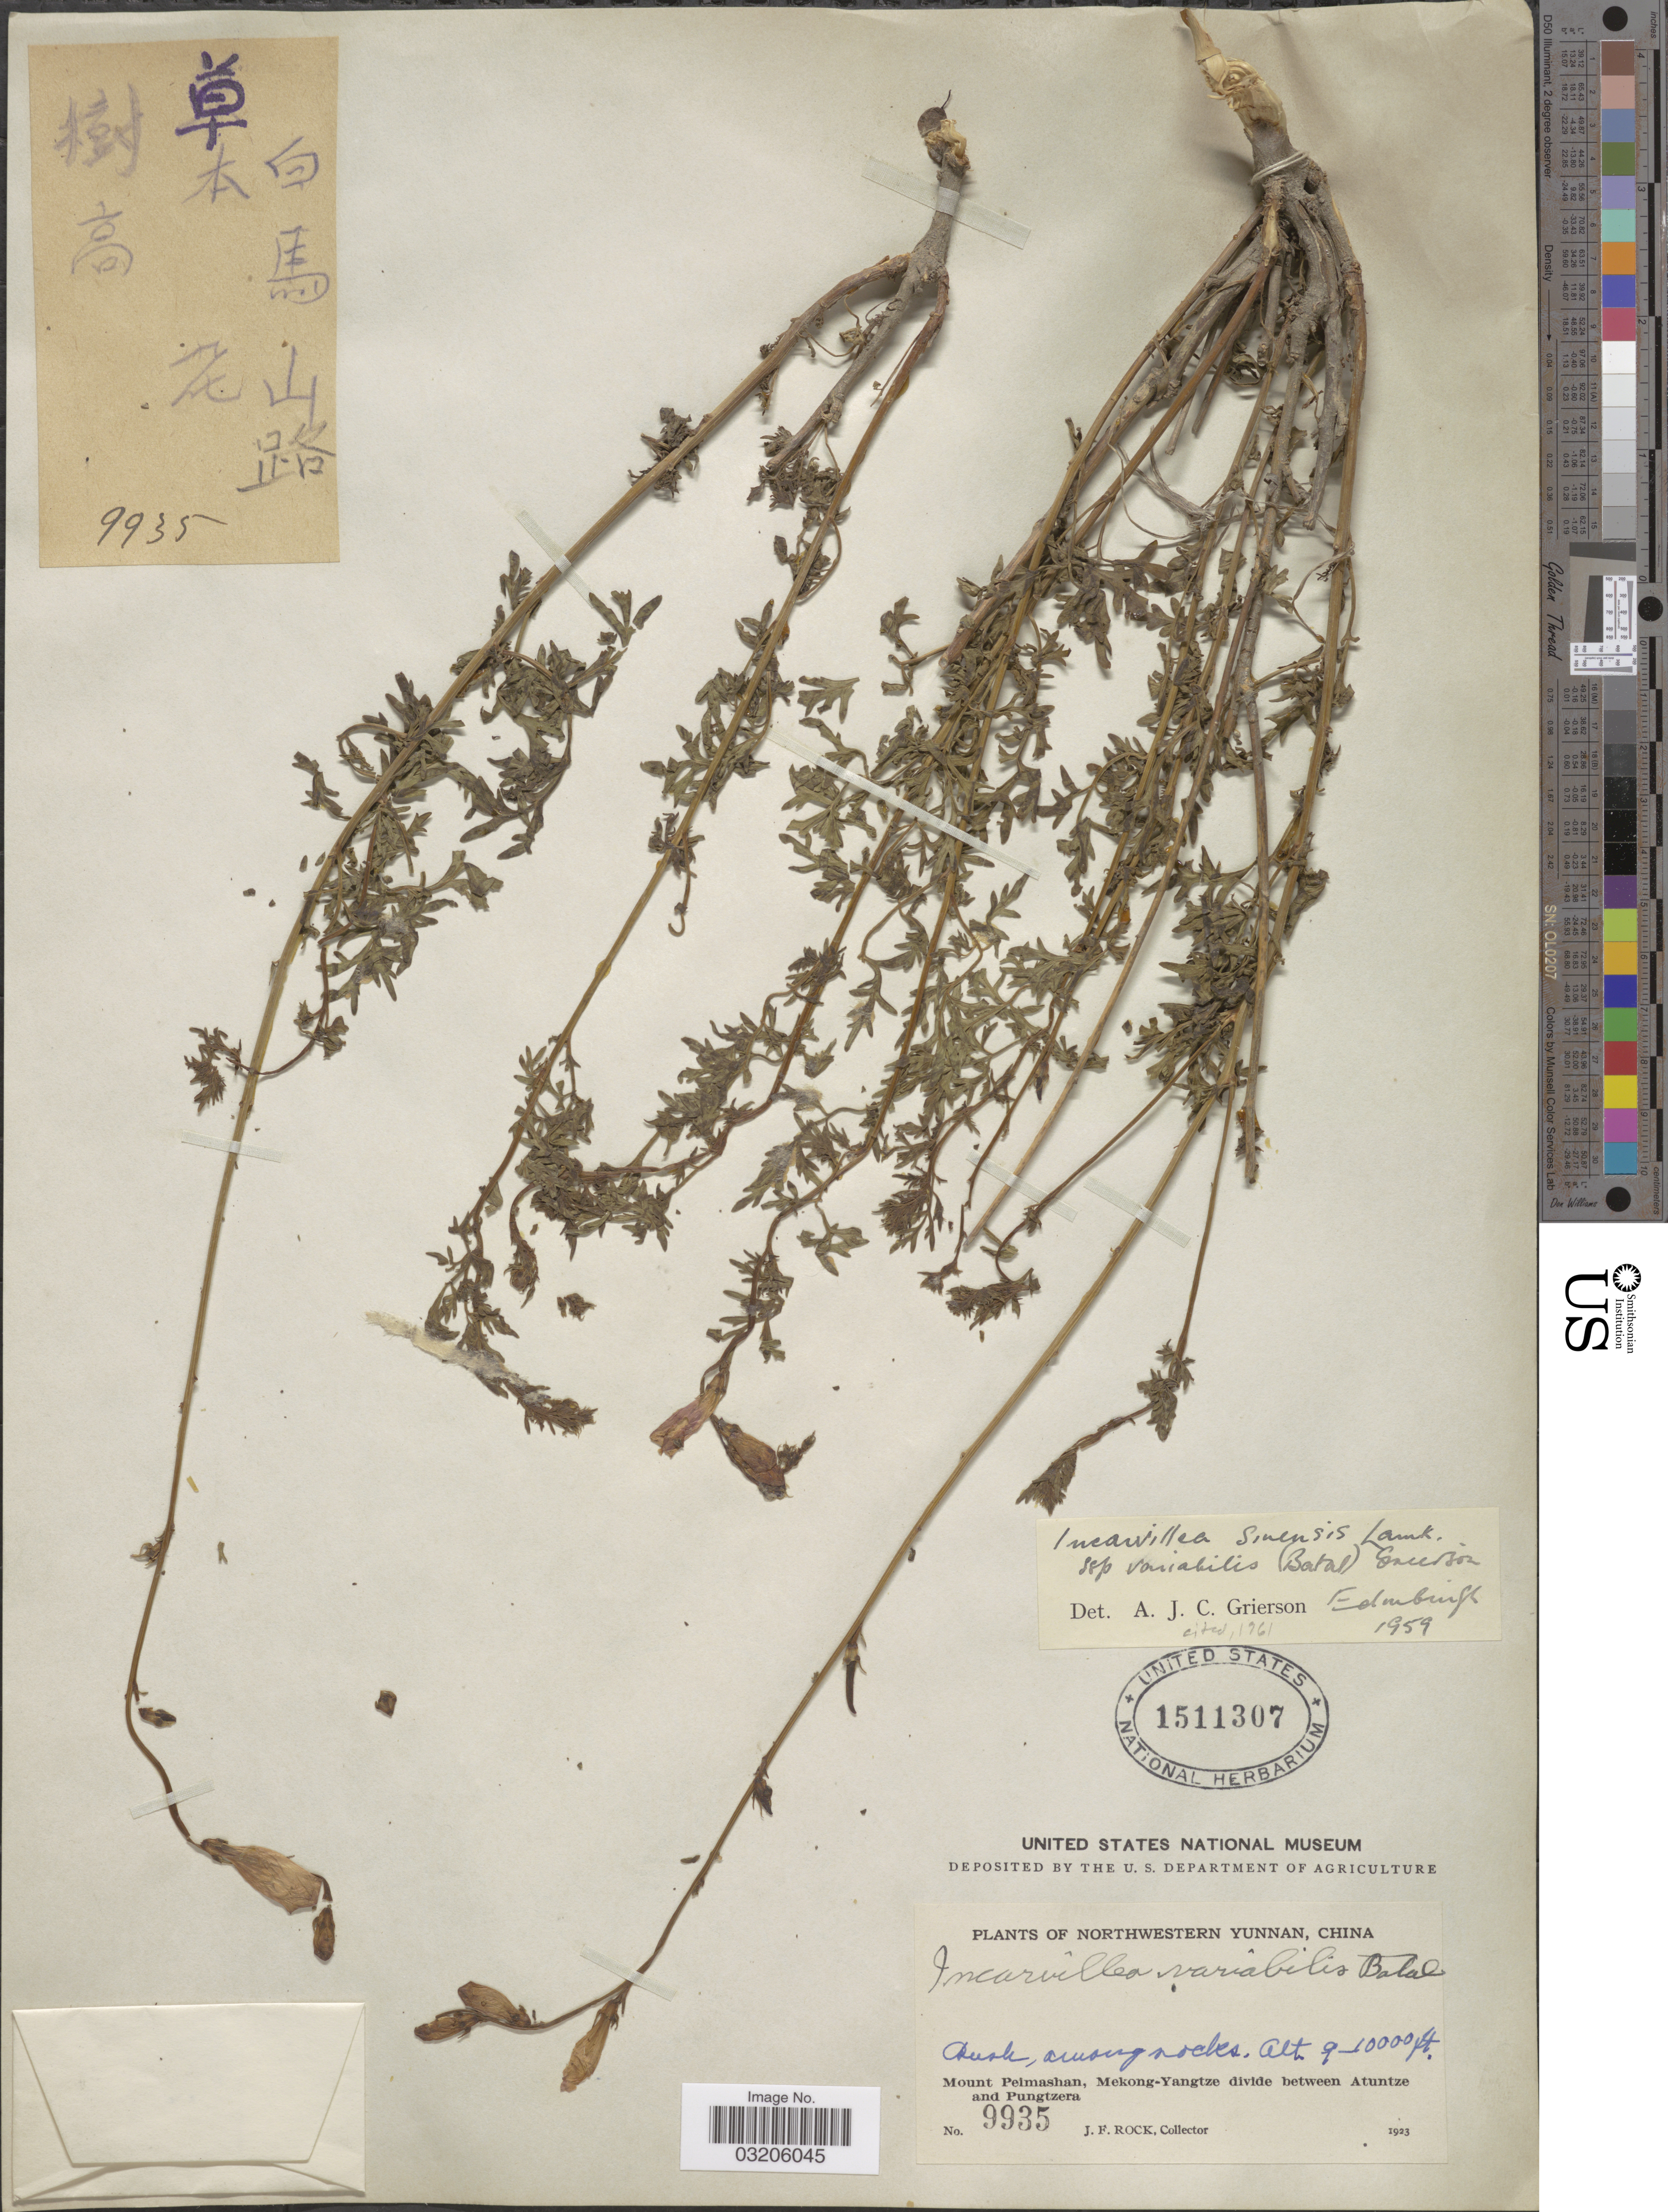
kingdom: Plantae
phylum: Tracheophyta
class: Magnoliopsida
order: Lamiales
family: Bignoniaceae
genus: Incarvillea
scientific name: Incarvillea sinensis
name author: Lam.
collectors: J. Rock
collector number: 9935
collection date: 1923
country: China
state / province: Yunnan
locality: Northwestern Yunnan. Mount Peimashan, Mekong-Yangtze divide between Atuntze and Pungtzera.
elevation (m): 2743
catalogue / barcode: US 1511307